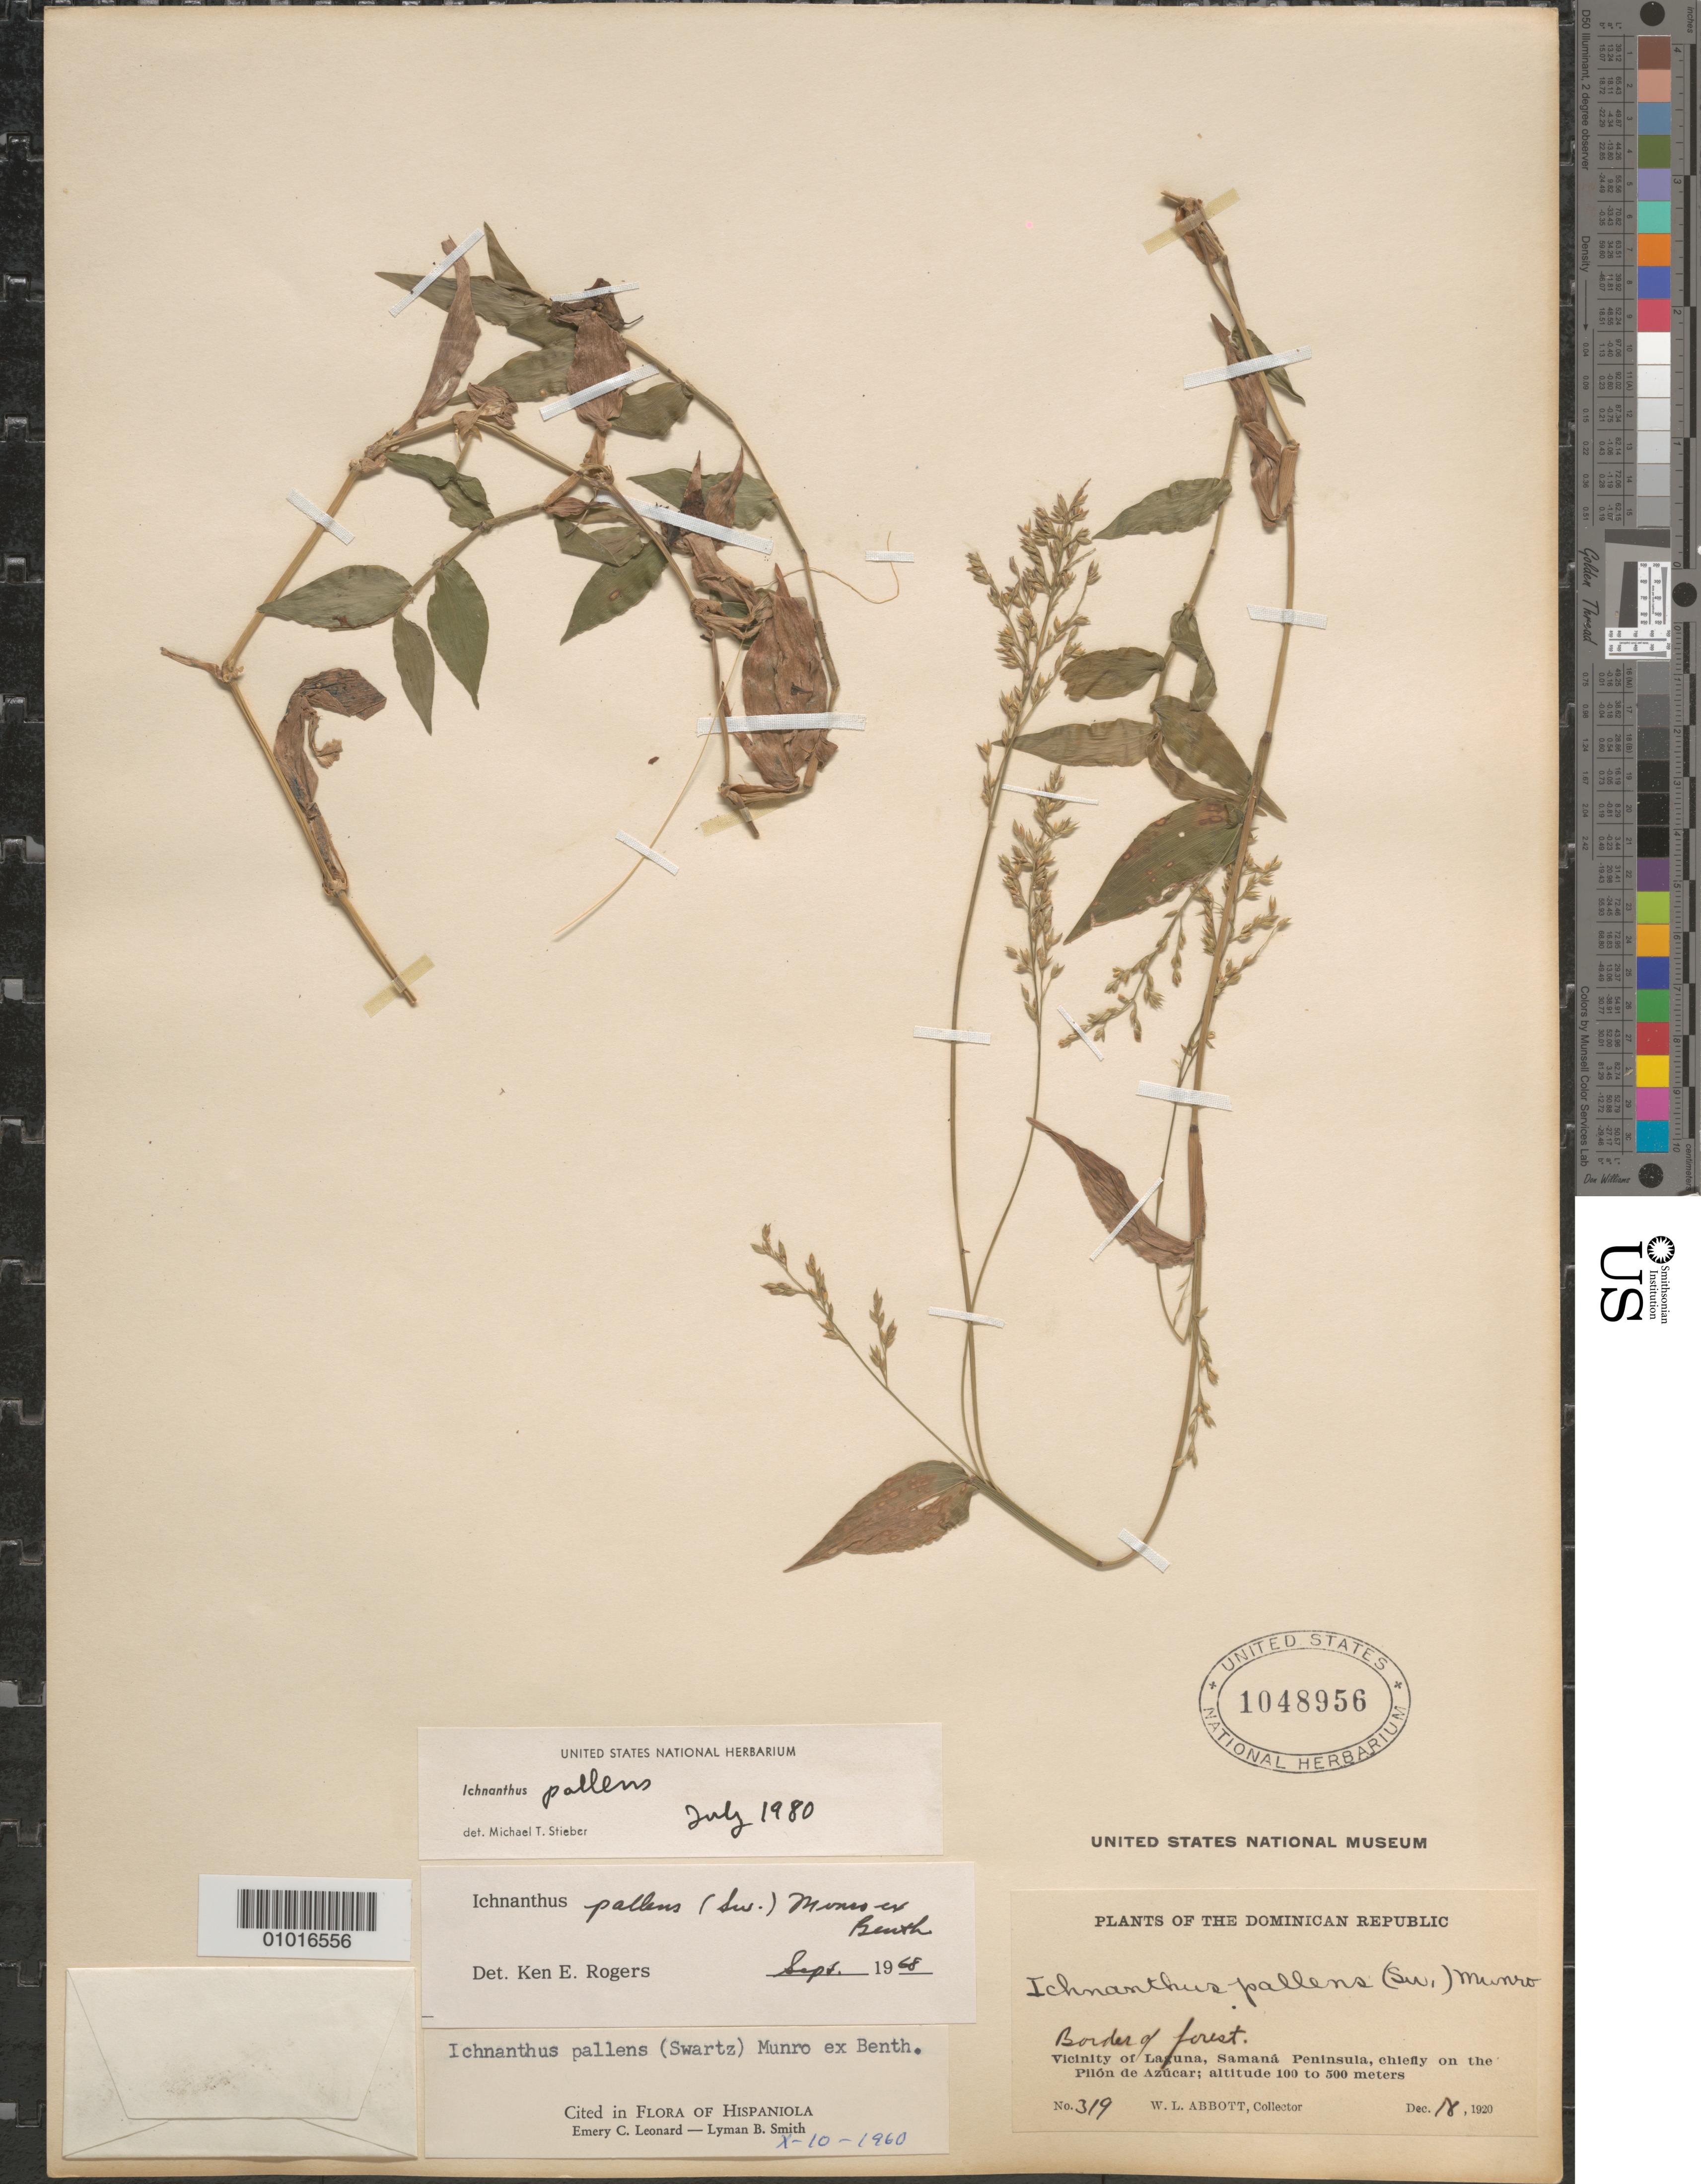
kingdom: Plantae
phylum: Tracheophyta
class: Liliopsida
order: Poales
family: Poaceae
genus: Ichnanthus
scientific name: Ichnanthus pallens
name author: (Sw.) Munro ex Benth.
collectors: W. L. Abbott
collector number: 319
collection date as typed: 18 Dec 1920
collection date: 1920-12-18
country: Dominican Republic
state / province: Samaná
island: Hispaniola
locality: Border of forest, Vicinity of Laguna, Samana Peninsula, cheifly on the Pilon de Azucar.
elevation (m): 100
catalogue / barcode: US 1048956